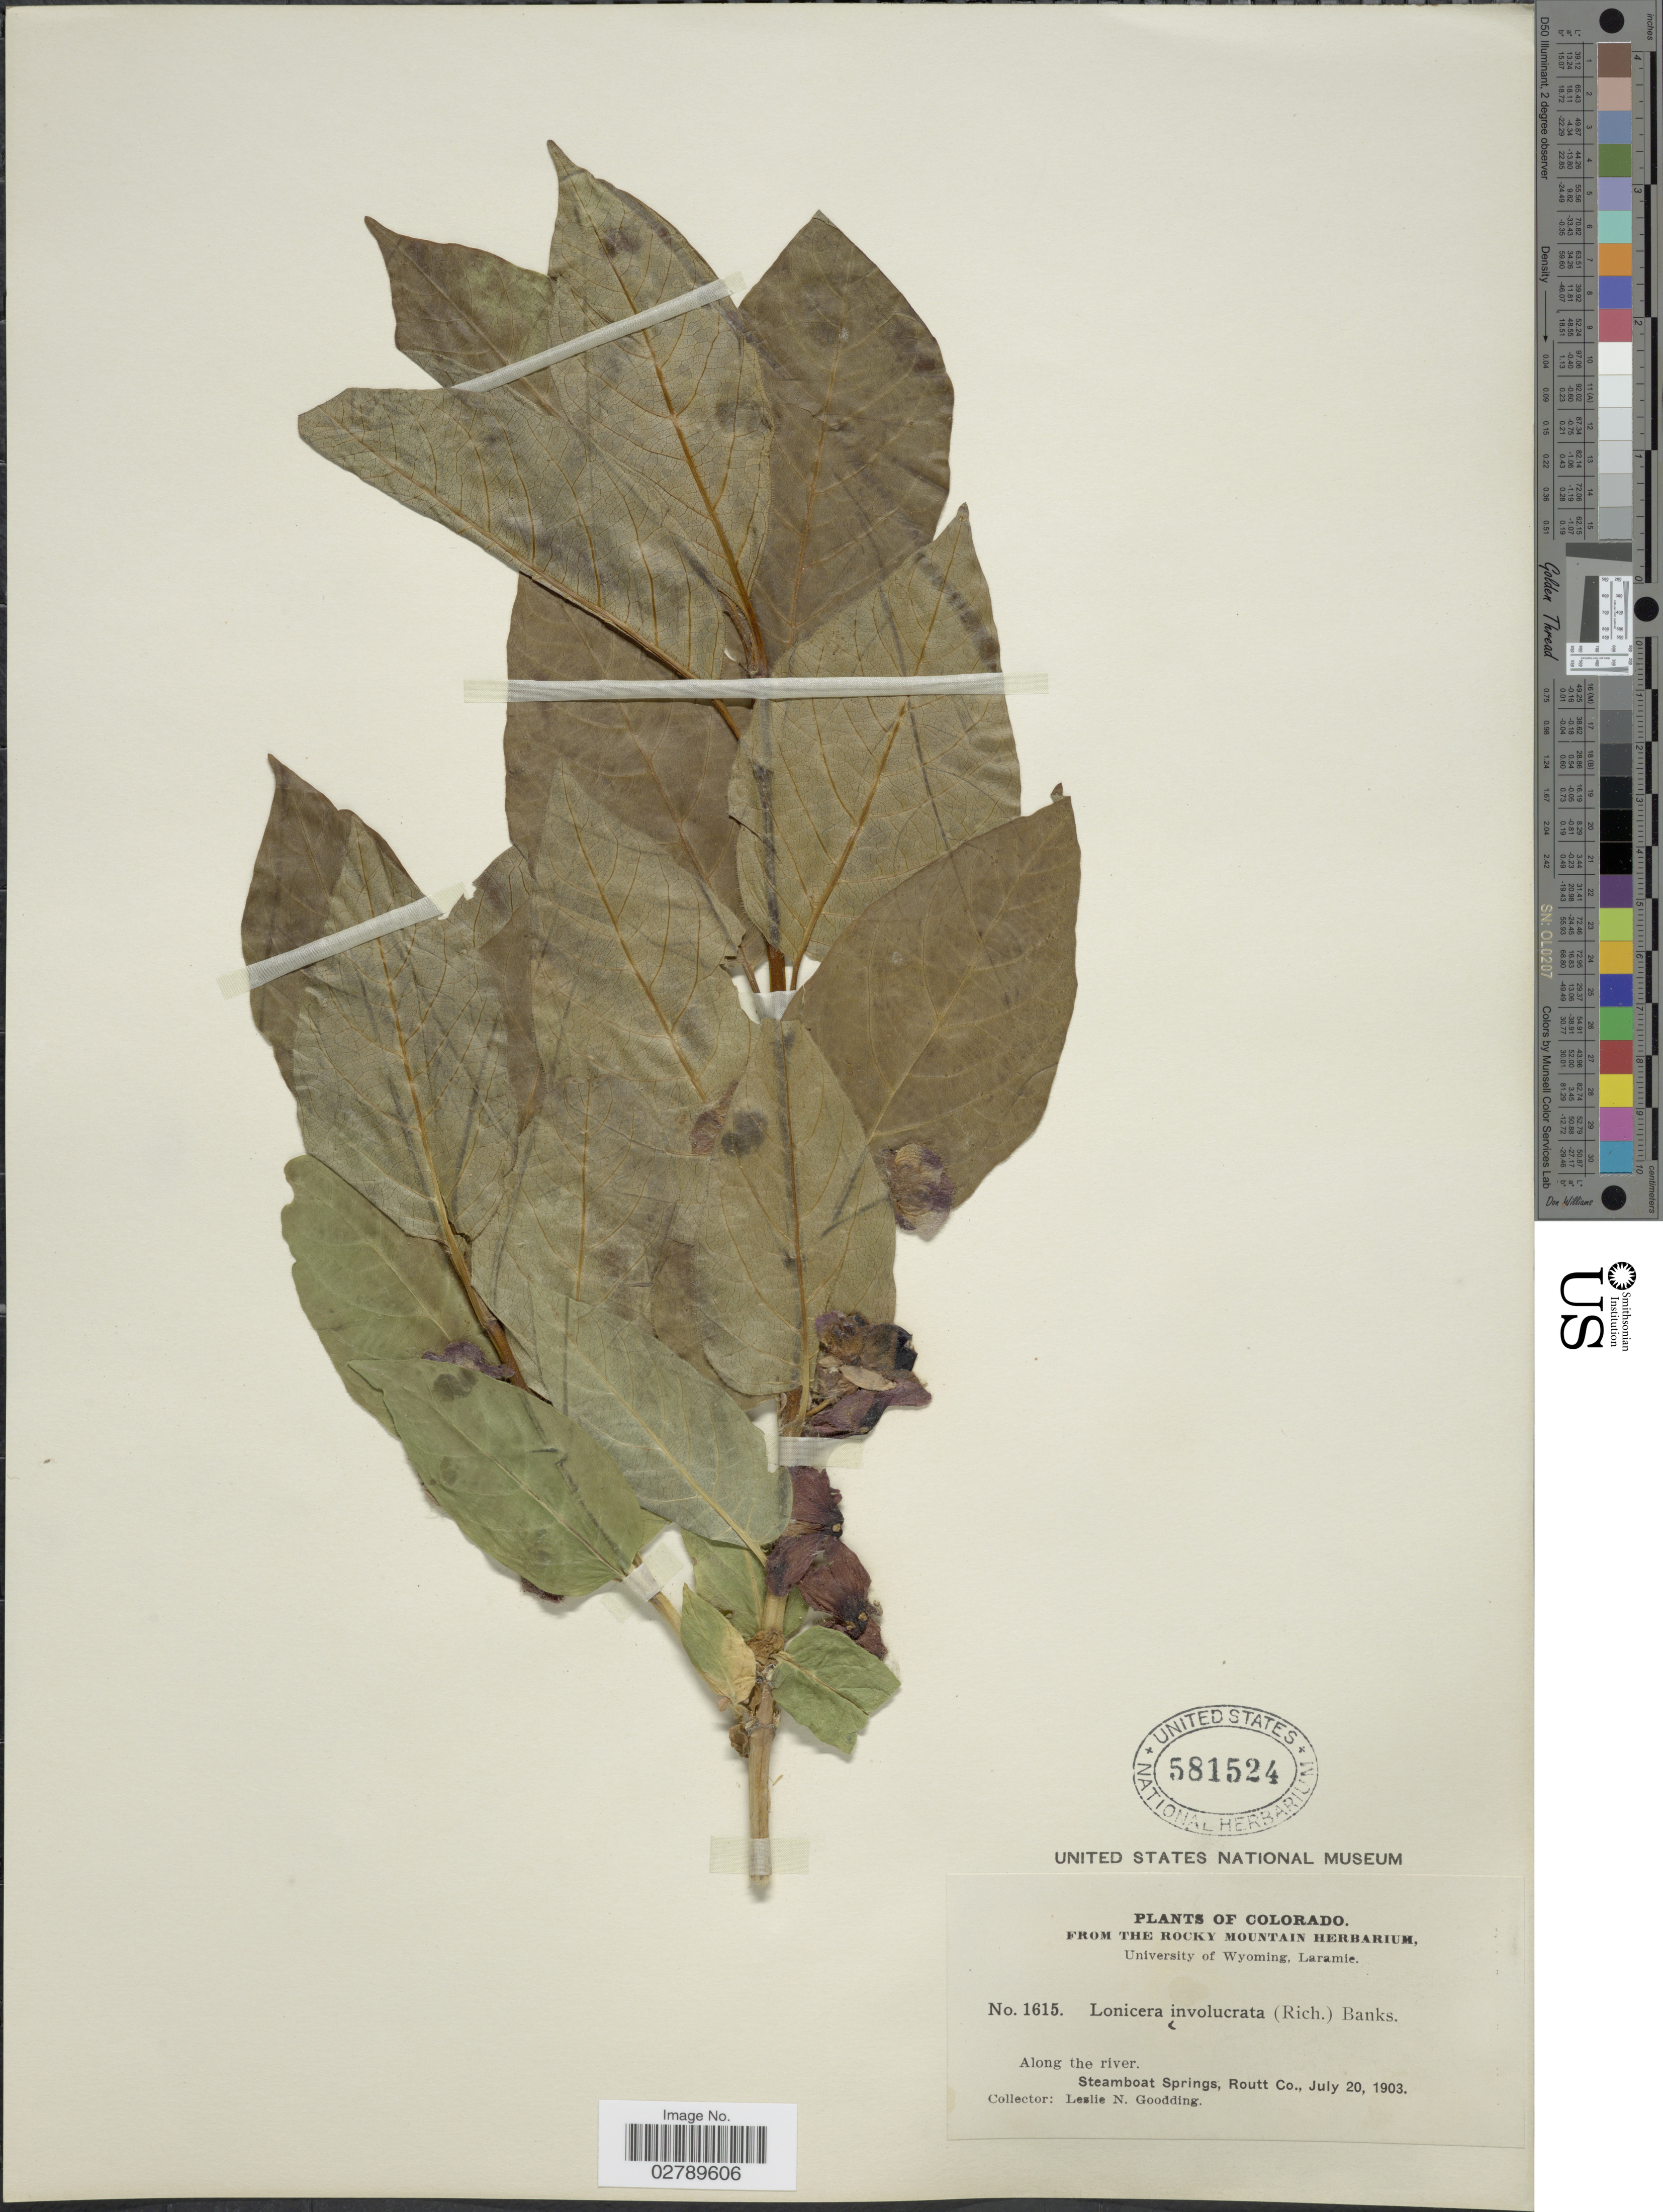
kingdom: Plantae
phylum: Tracheophyta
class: Magnoliopsida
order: Dipsacales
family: Caprifoliaceae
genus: Lonicera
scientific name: Lonicera involucrata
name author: (Richardson) Banks ex Spreng.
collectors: L. N. Goodding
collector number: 1615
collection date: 1903-07-20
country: United States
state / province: Colorado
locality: Along the river. Steamboat Springs, Routt Co.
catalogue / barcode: US 581524